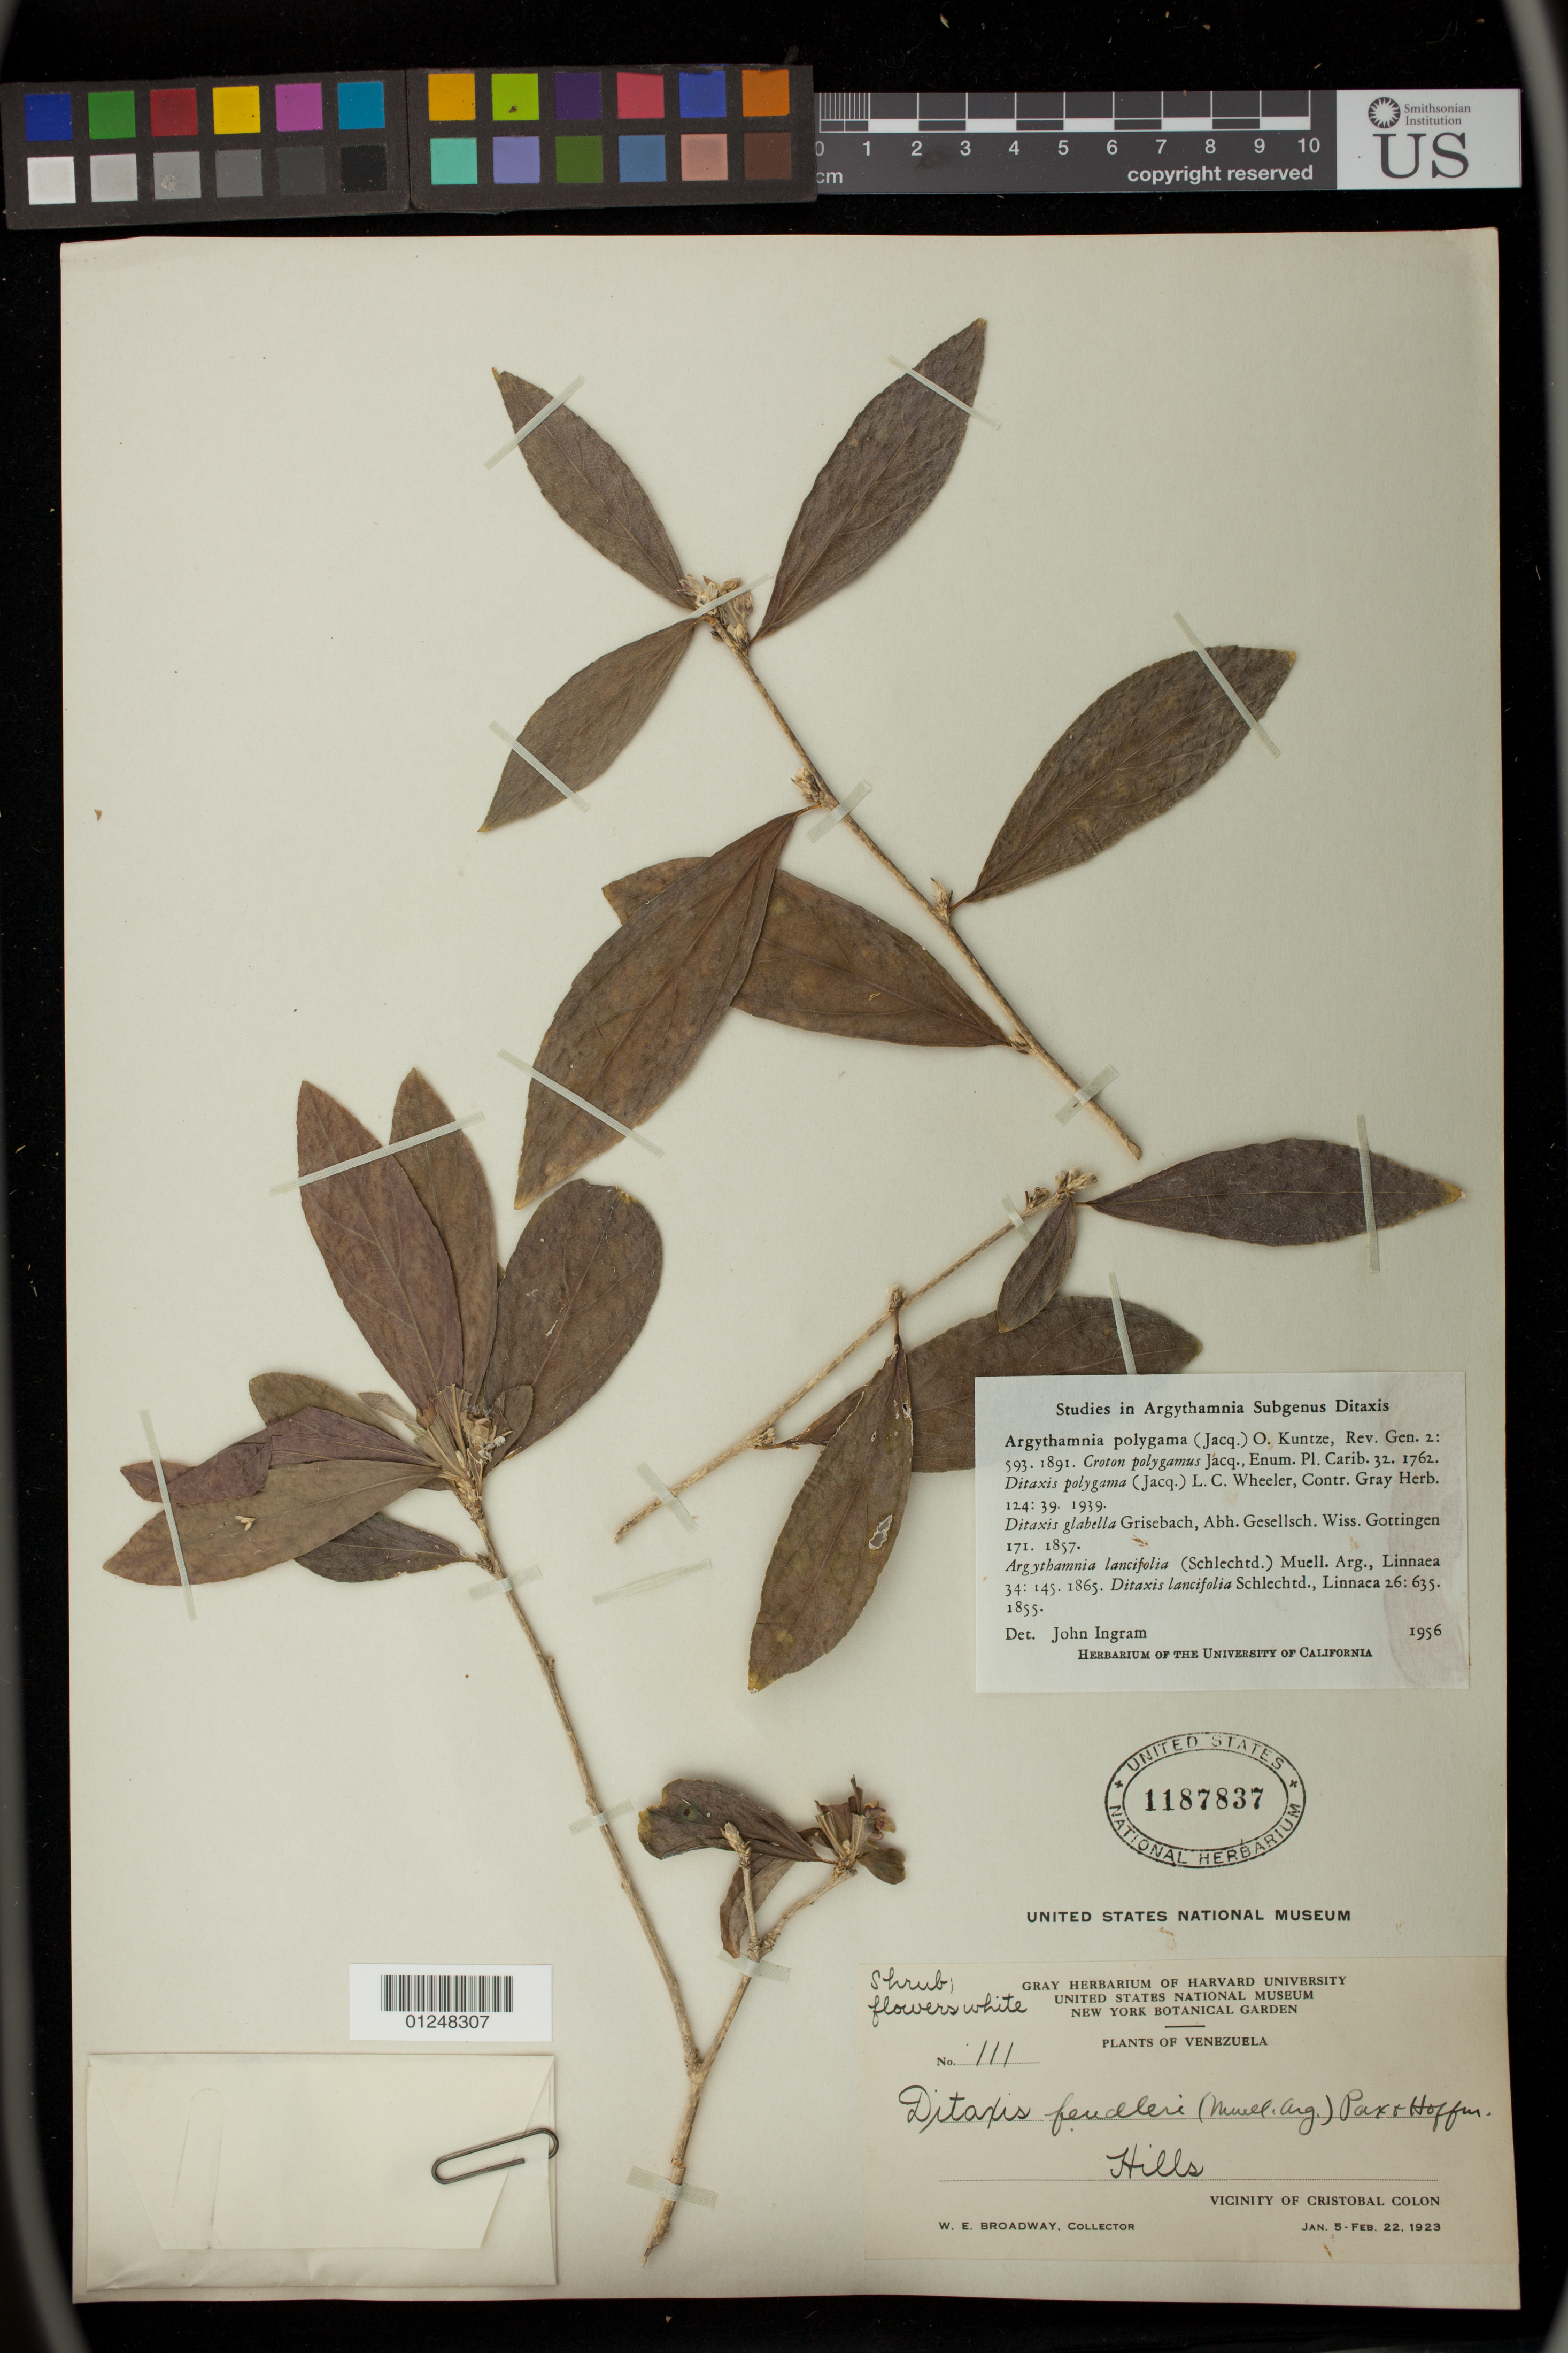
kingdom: Plantae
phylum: Tracheophyta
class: Magnoliopsida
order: Malpighiales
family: Euphorbiaceae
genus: Argythamnia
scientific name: Argythamnia polygama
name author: (Jacq.) Kuntze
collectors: W. E. Broadway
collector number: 111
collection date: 1923-01-05/1923-02-22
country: Venezuela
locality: Cristobal Colon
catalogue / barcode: US 1187837